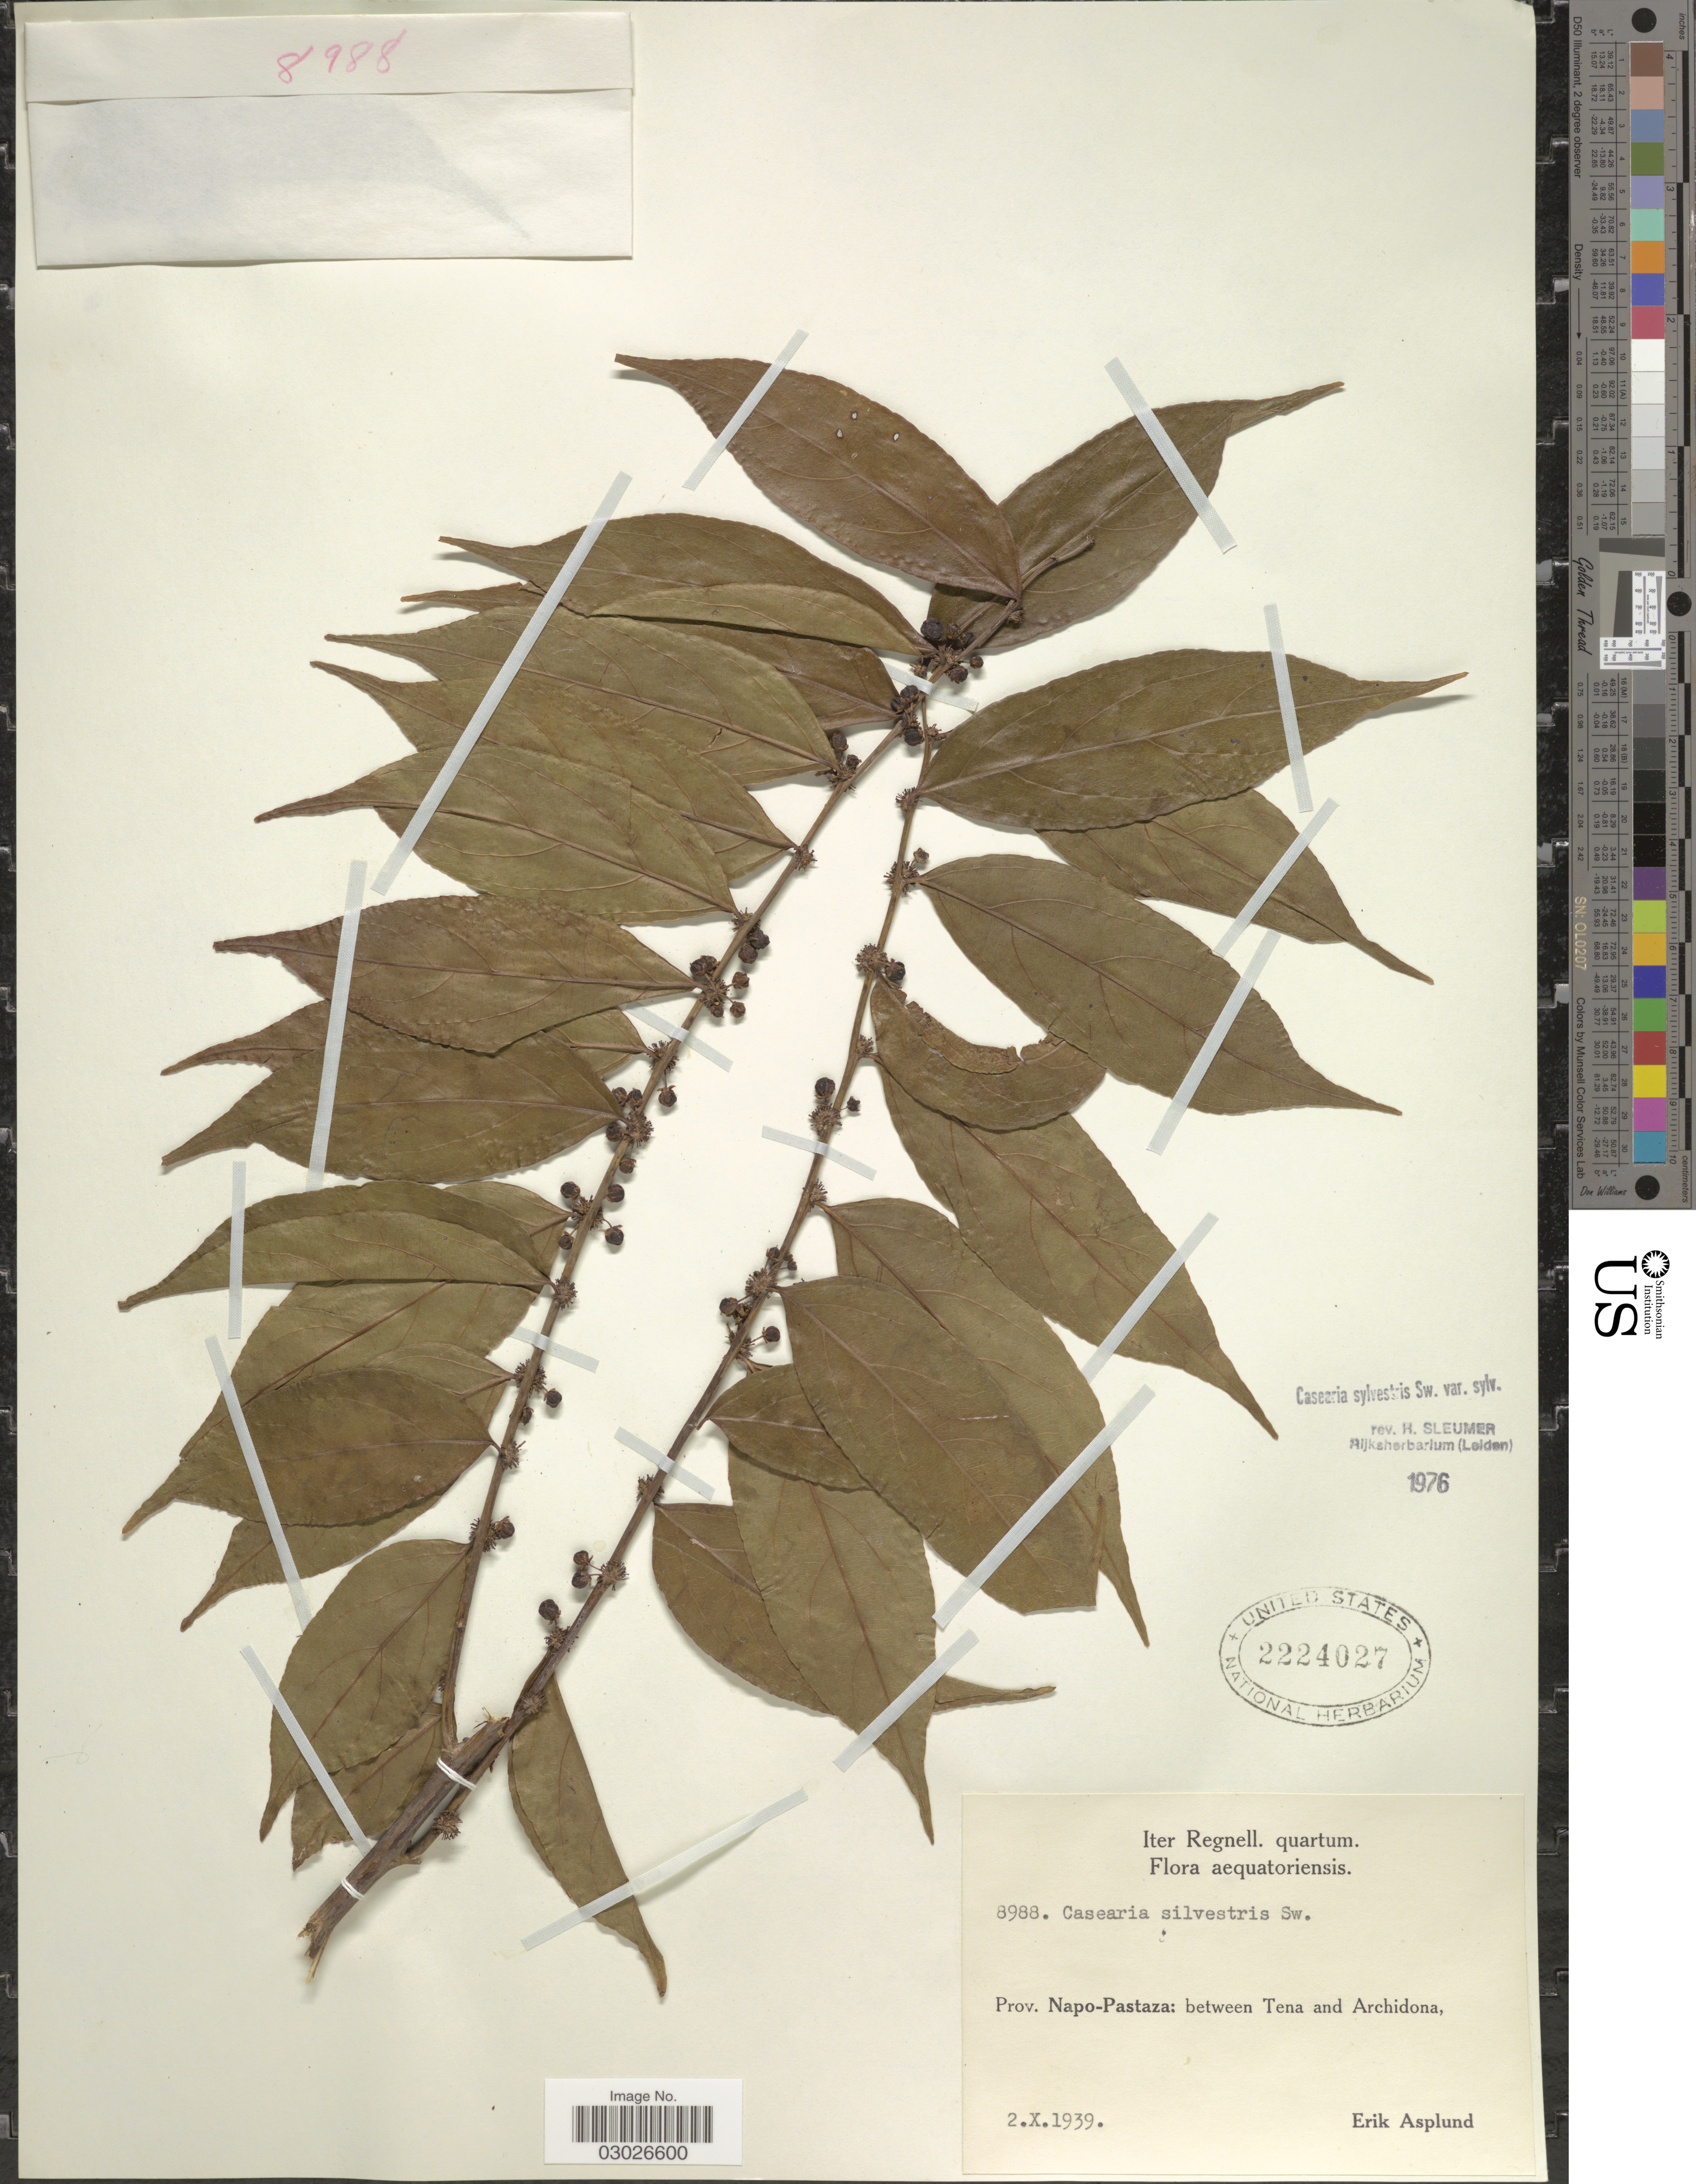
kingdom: Plantae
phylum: Tracheophyta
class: Magnoliopsida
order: Malpighiales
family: Salicaceae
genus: Casearia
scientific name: Casearia sylvestris var. sylvestris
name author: Sw.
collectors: E. Asplund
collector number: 8988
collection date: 1939-10-02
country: Ecuador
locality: Prov. Napo-Pastaza: between Tena and Archidona.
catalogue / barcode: US 2224027